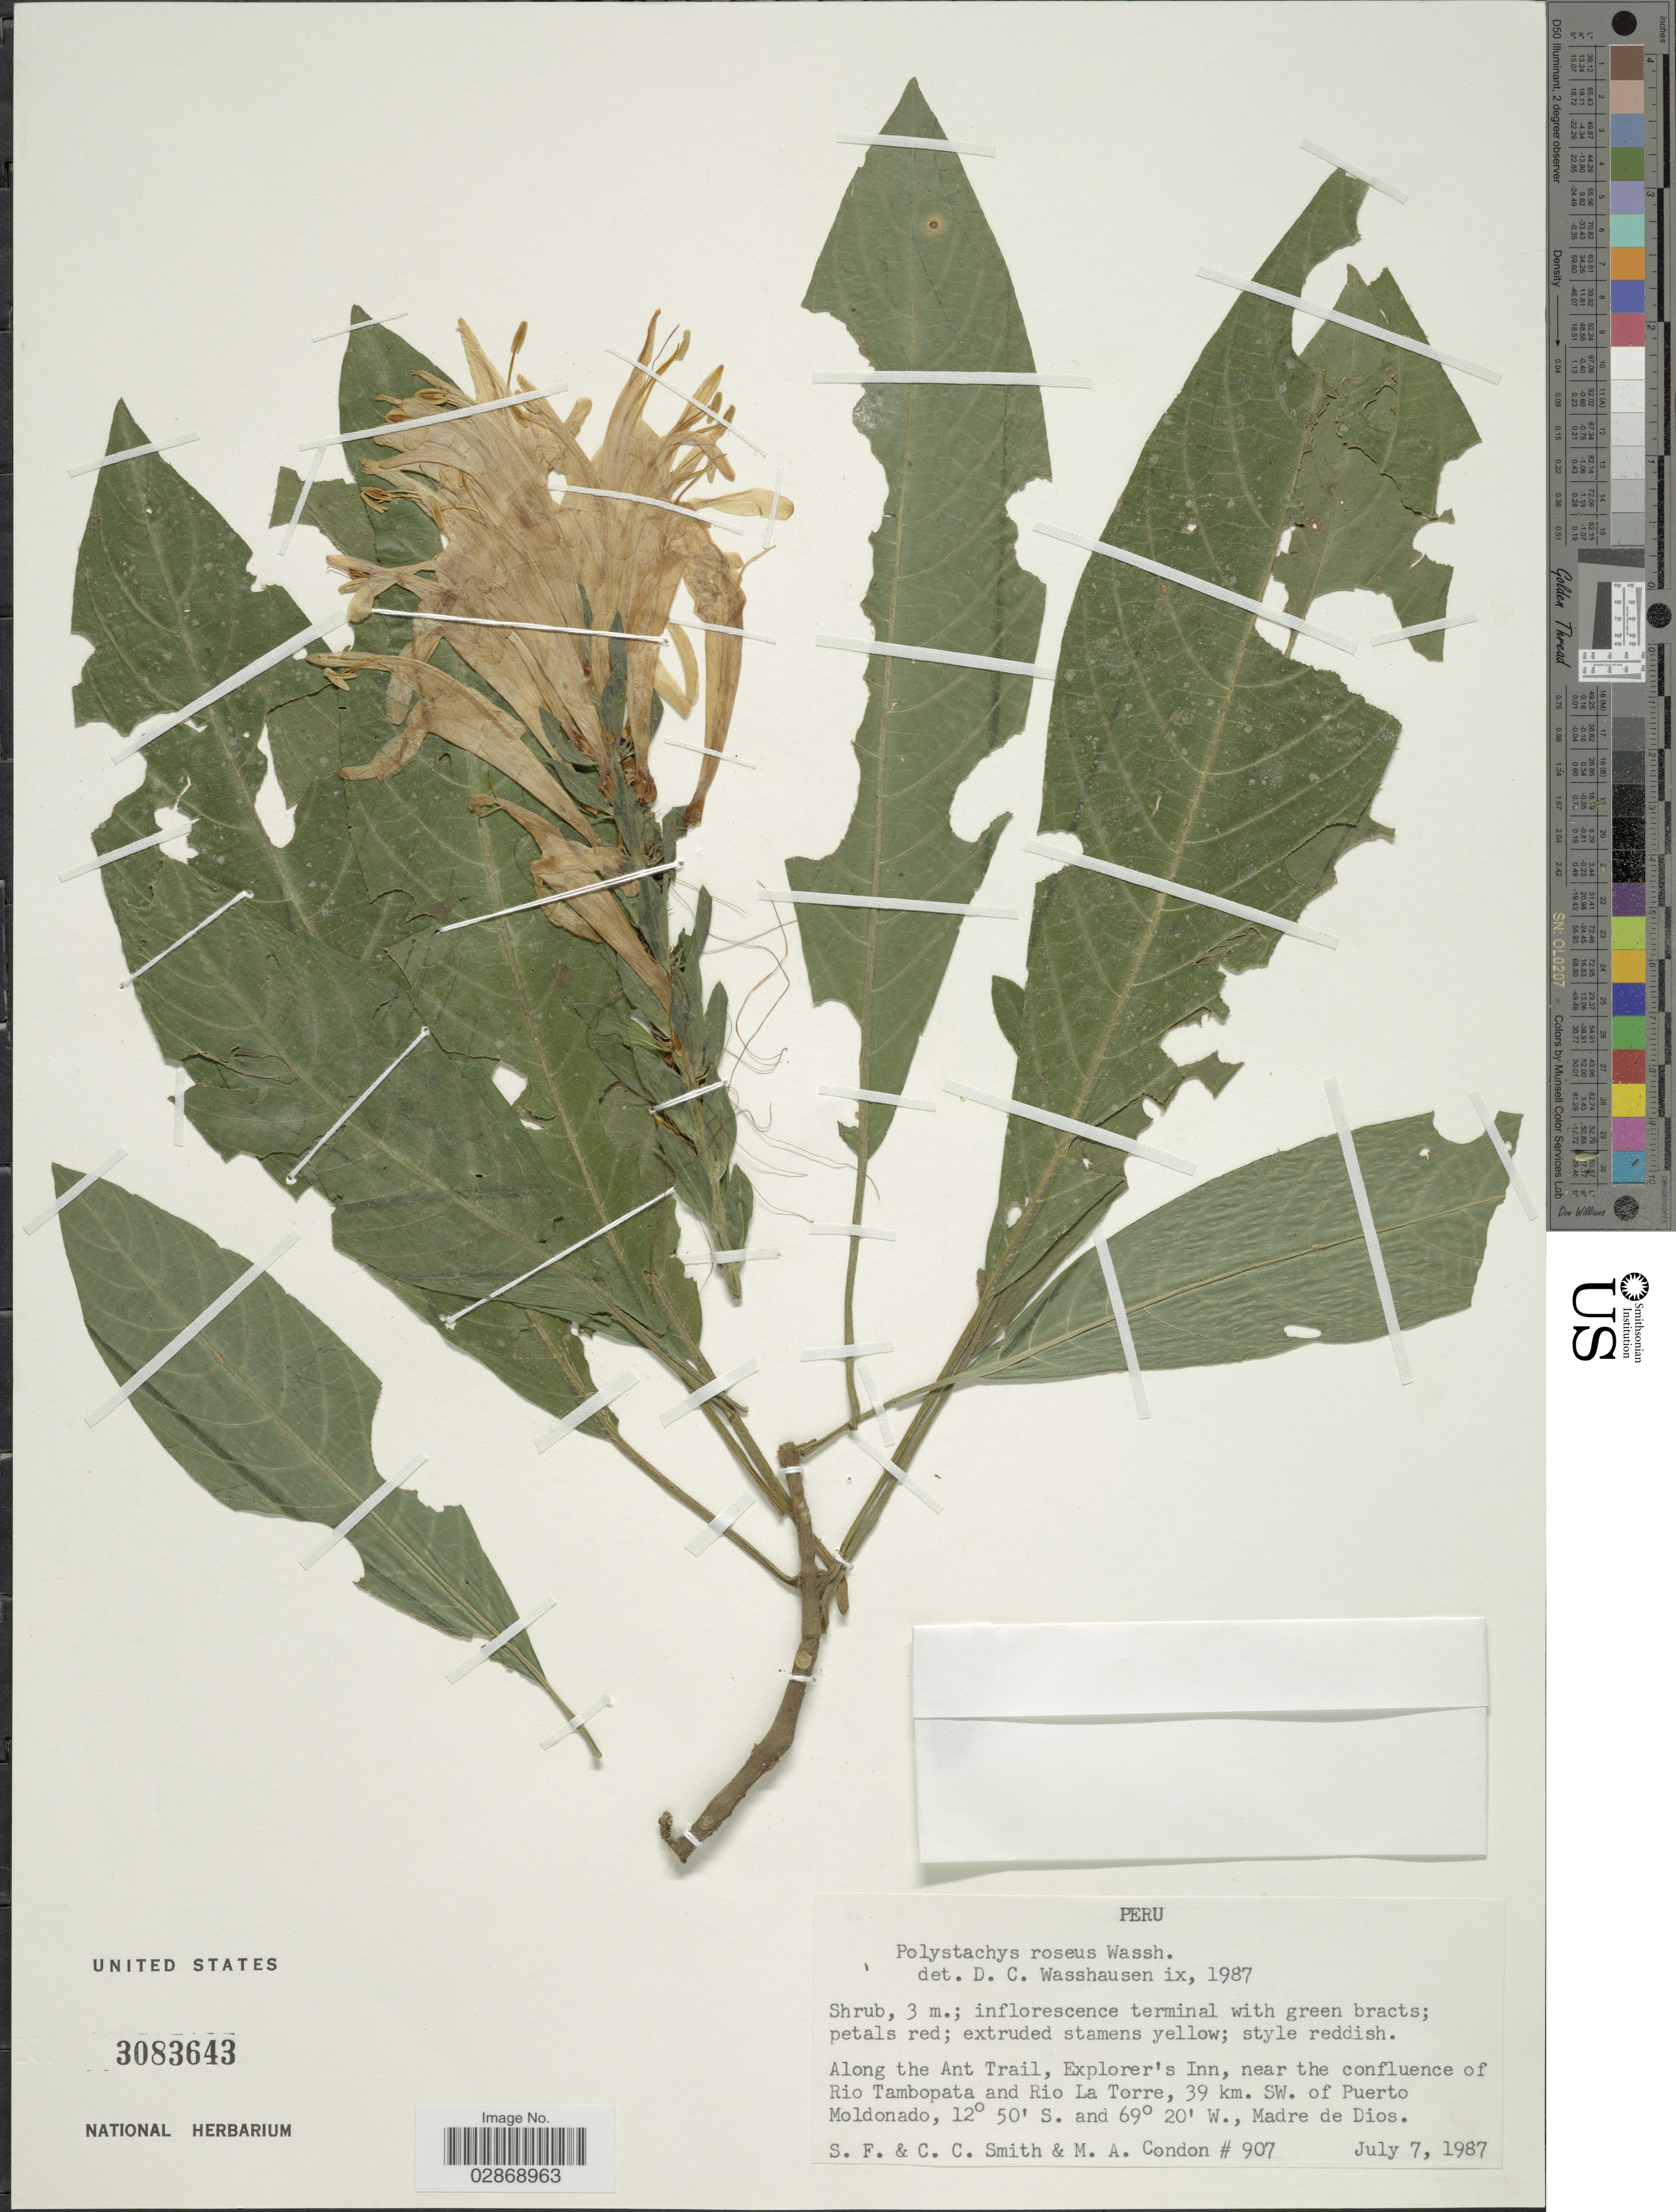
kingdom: Plantae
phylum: Tracheophyta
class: Magnoliopsida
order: Lamiales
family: Acanthaceae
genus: Pachystachys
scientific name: Pachystachys rosea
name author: Wassh.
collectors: S.F. Smith, C. C. Smith & M. Condon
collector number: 907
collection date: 1987-07-07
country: Peru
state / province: Madre de Dios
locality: Along the Ant Trail, Explorer's Inn. near the confluence of Rio Tambopata and Rio La Torre, 39 km. SW. of Puerto Moldonado.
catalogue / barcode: US 3083643